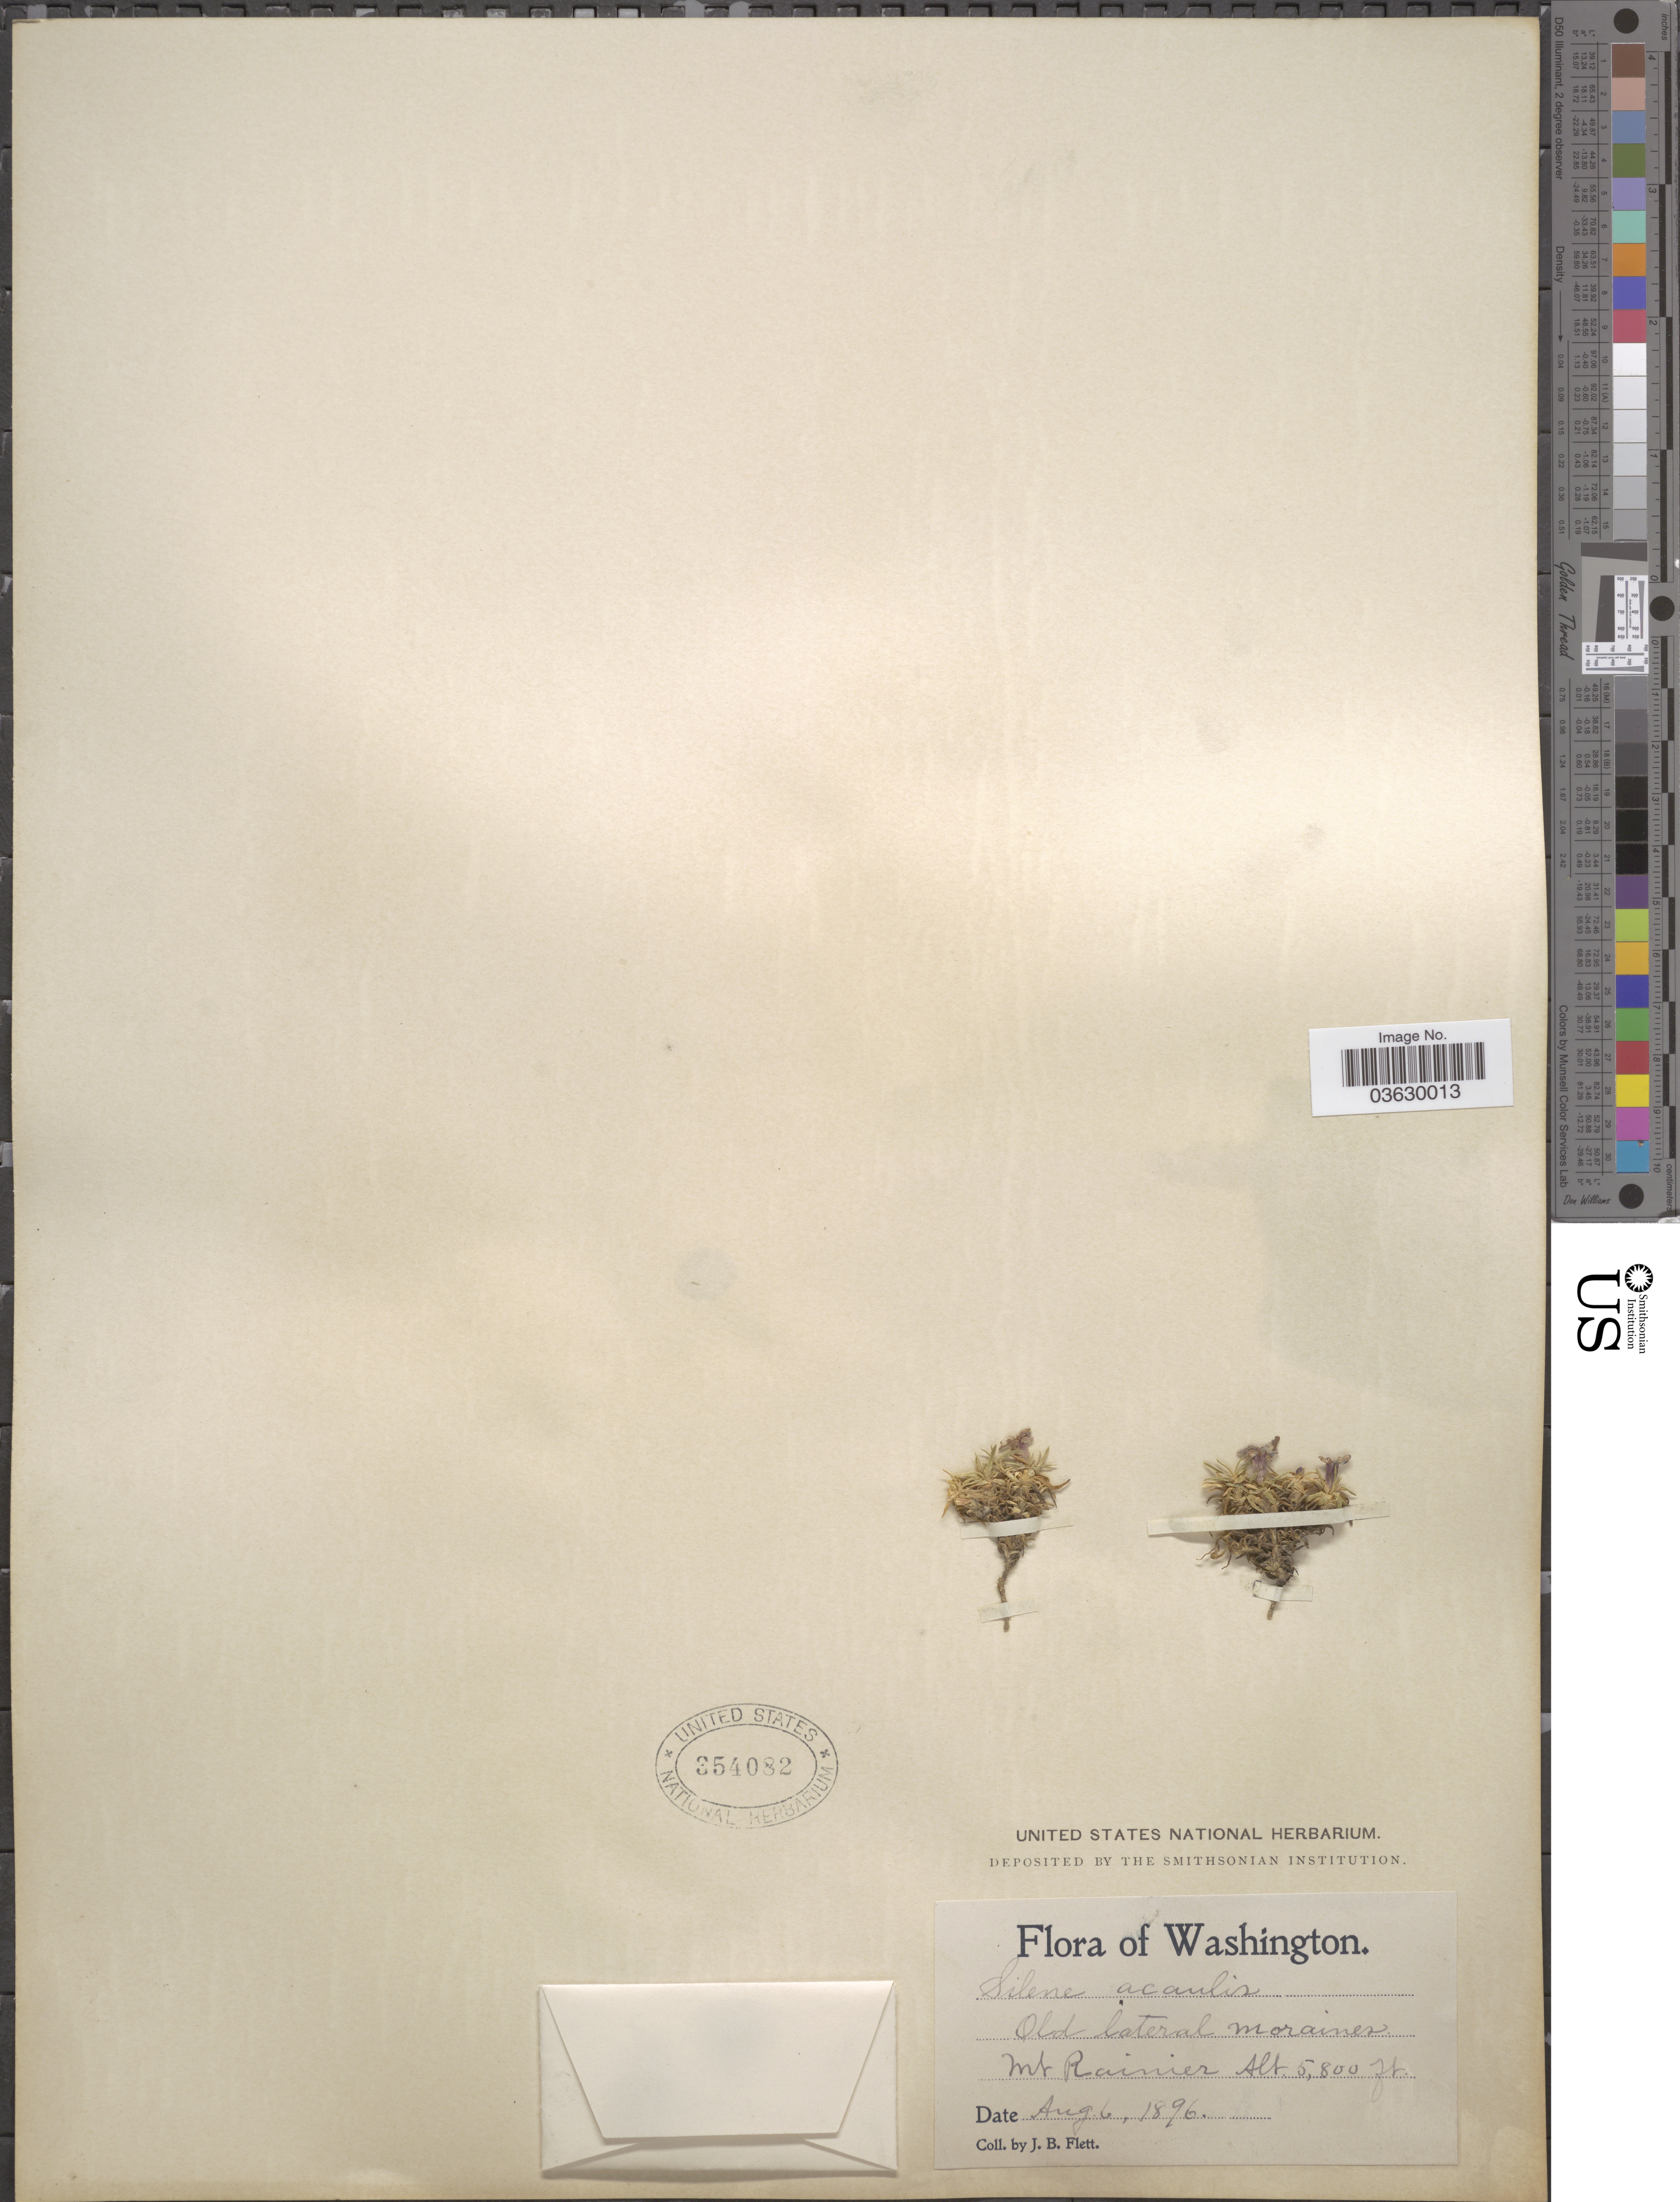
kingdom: Plantae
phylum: Tracheophyta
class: Magnoliopsida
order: Caryophyllales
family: Caryophyllaceae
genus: Silene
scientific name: Silene acaulis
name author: (L.) Jacq.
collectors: J. Flett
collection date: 1896-08-06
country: United States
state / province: Washington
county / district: Pierce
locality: Mt Rainier.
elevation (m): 1768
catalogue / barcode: US 354082